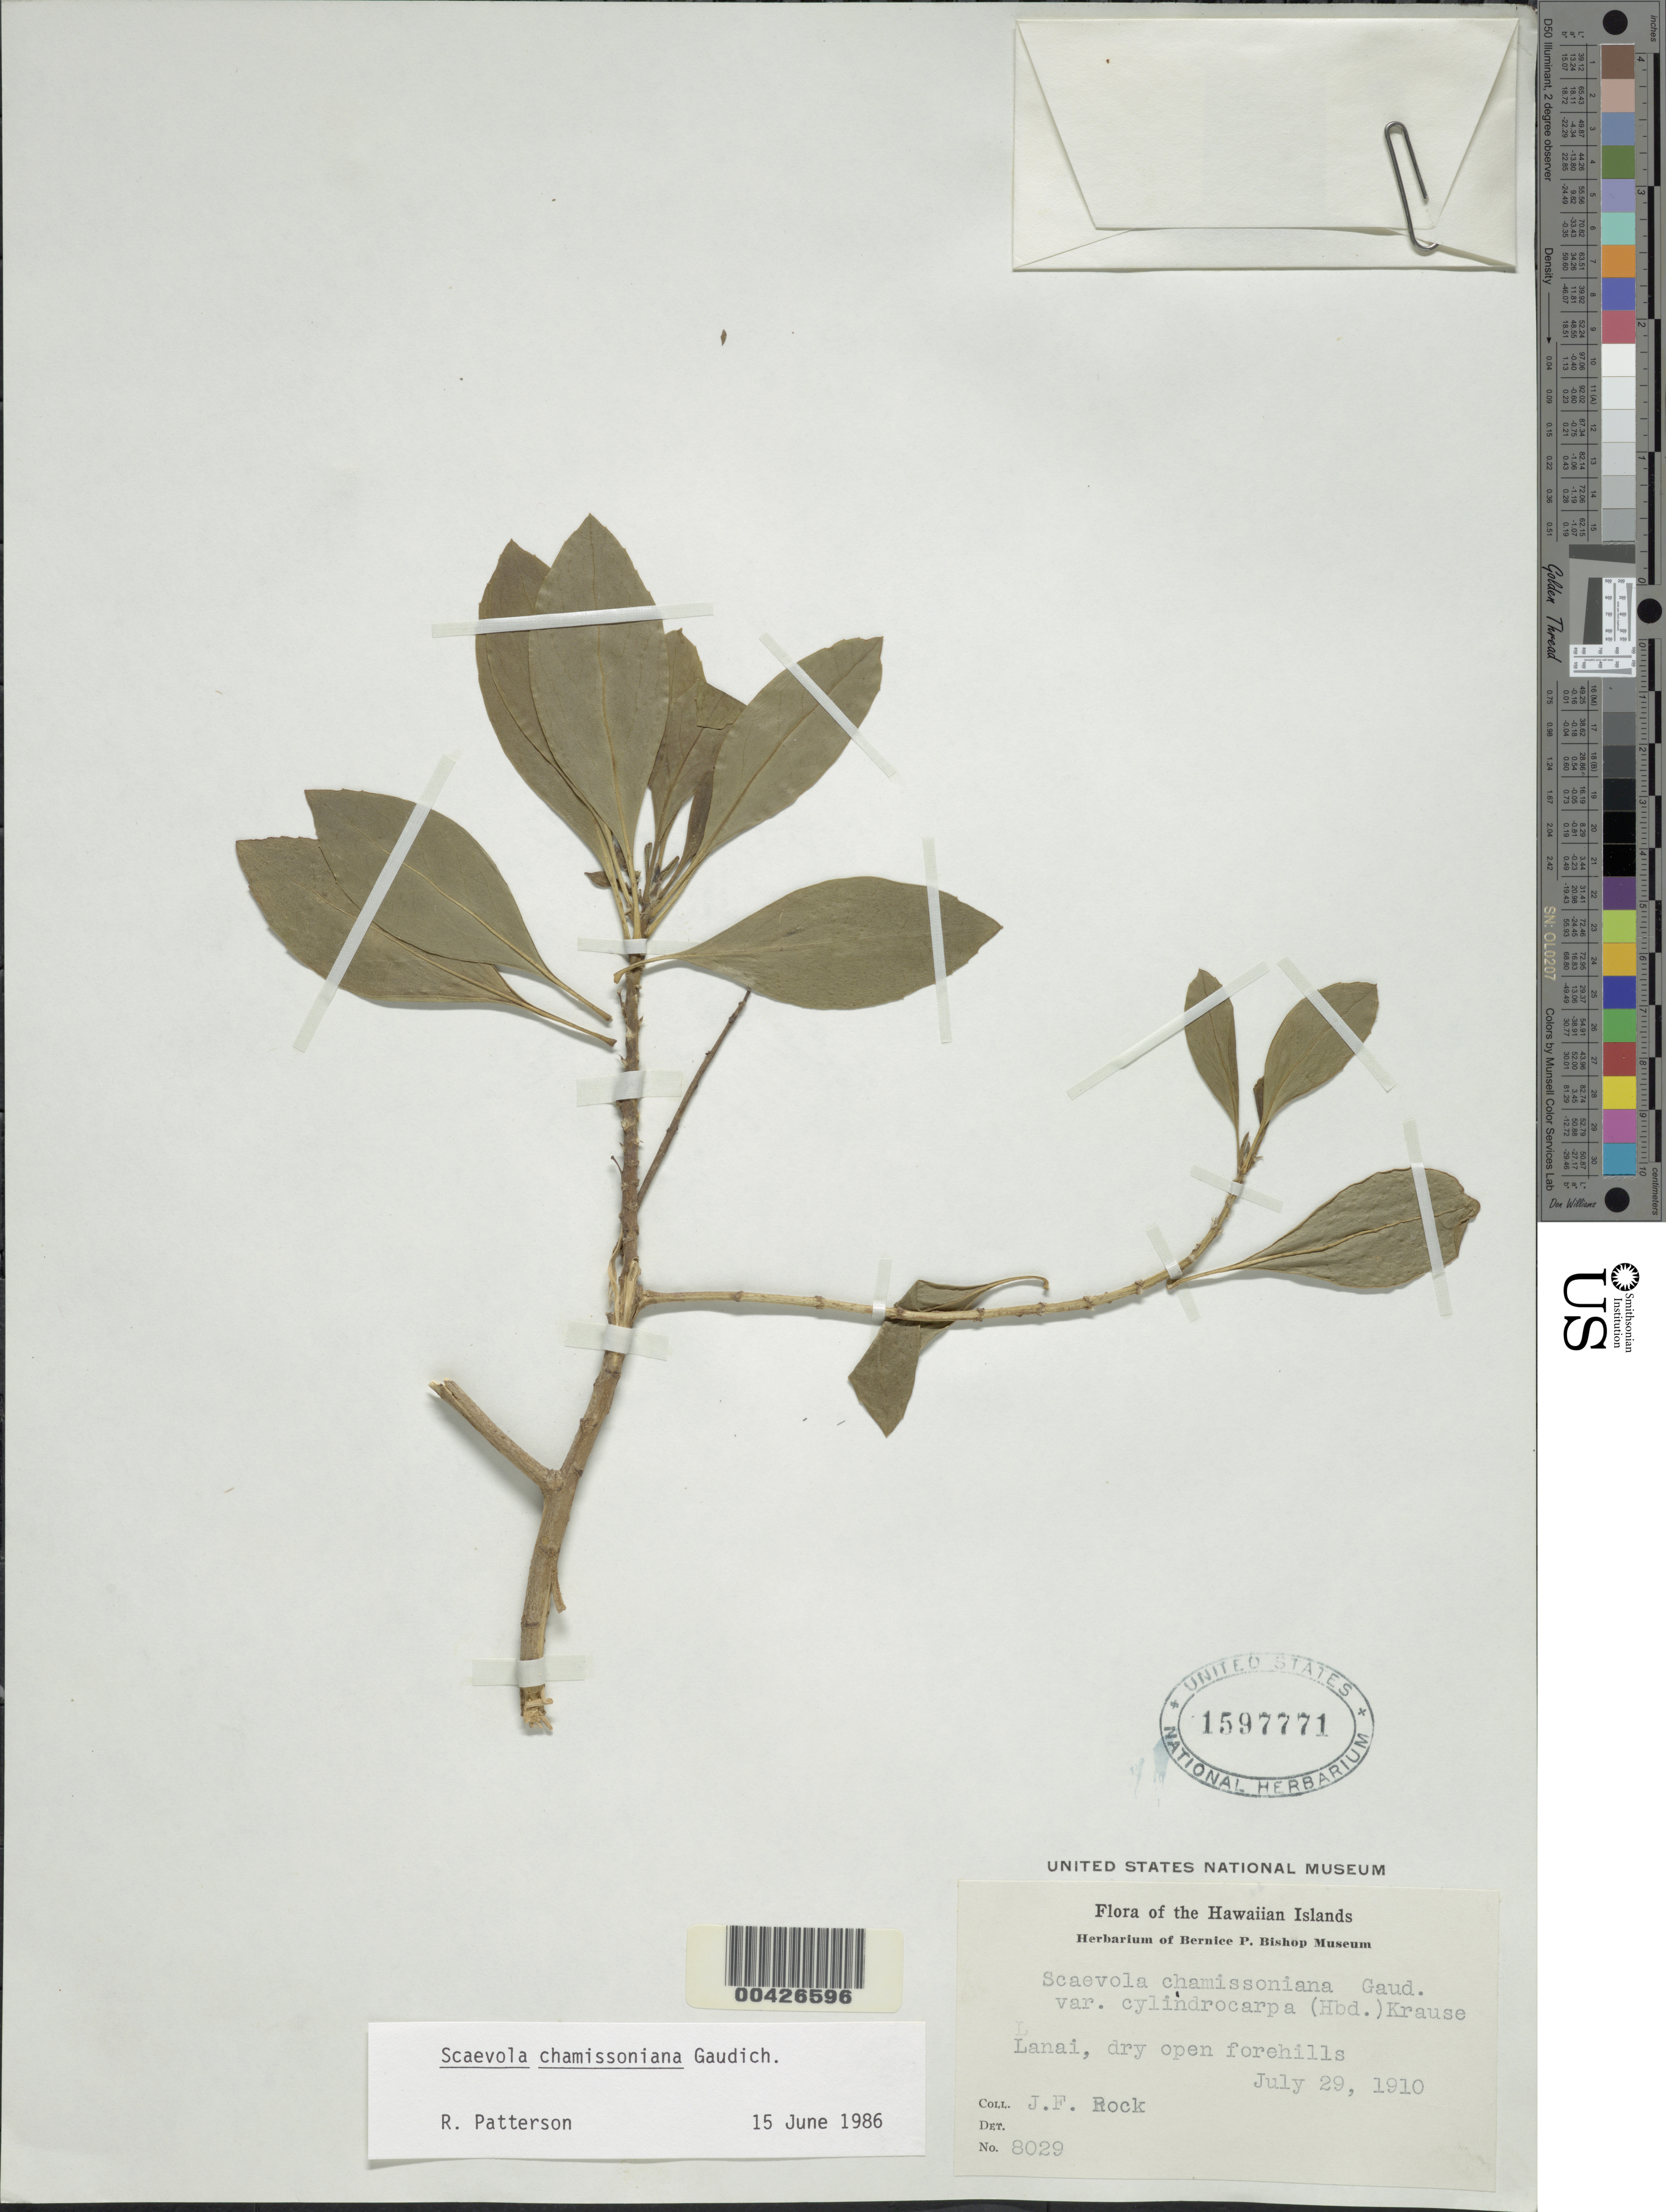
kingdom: Plantae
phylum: Tracheophyta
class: Magnoliopsida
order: Asterales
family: Goodeniaceae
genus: Scaevola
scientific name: Scaevola chamissoniana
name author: Gaudich.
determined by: Patterson, R.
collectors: J. F. Rock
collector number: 8029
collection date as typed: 29 Jul 1910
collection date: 1910-07-29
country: United States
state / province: Hawaii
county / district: Maui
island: Lana'i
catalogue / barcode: US 1597771